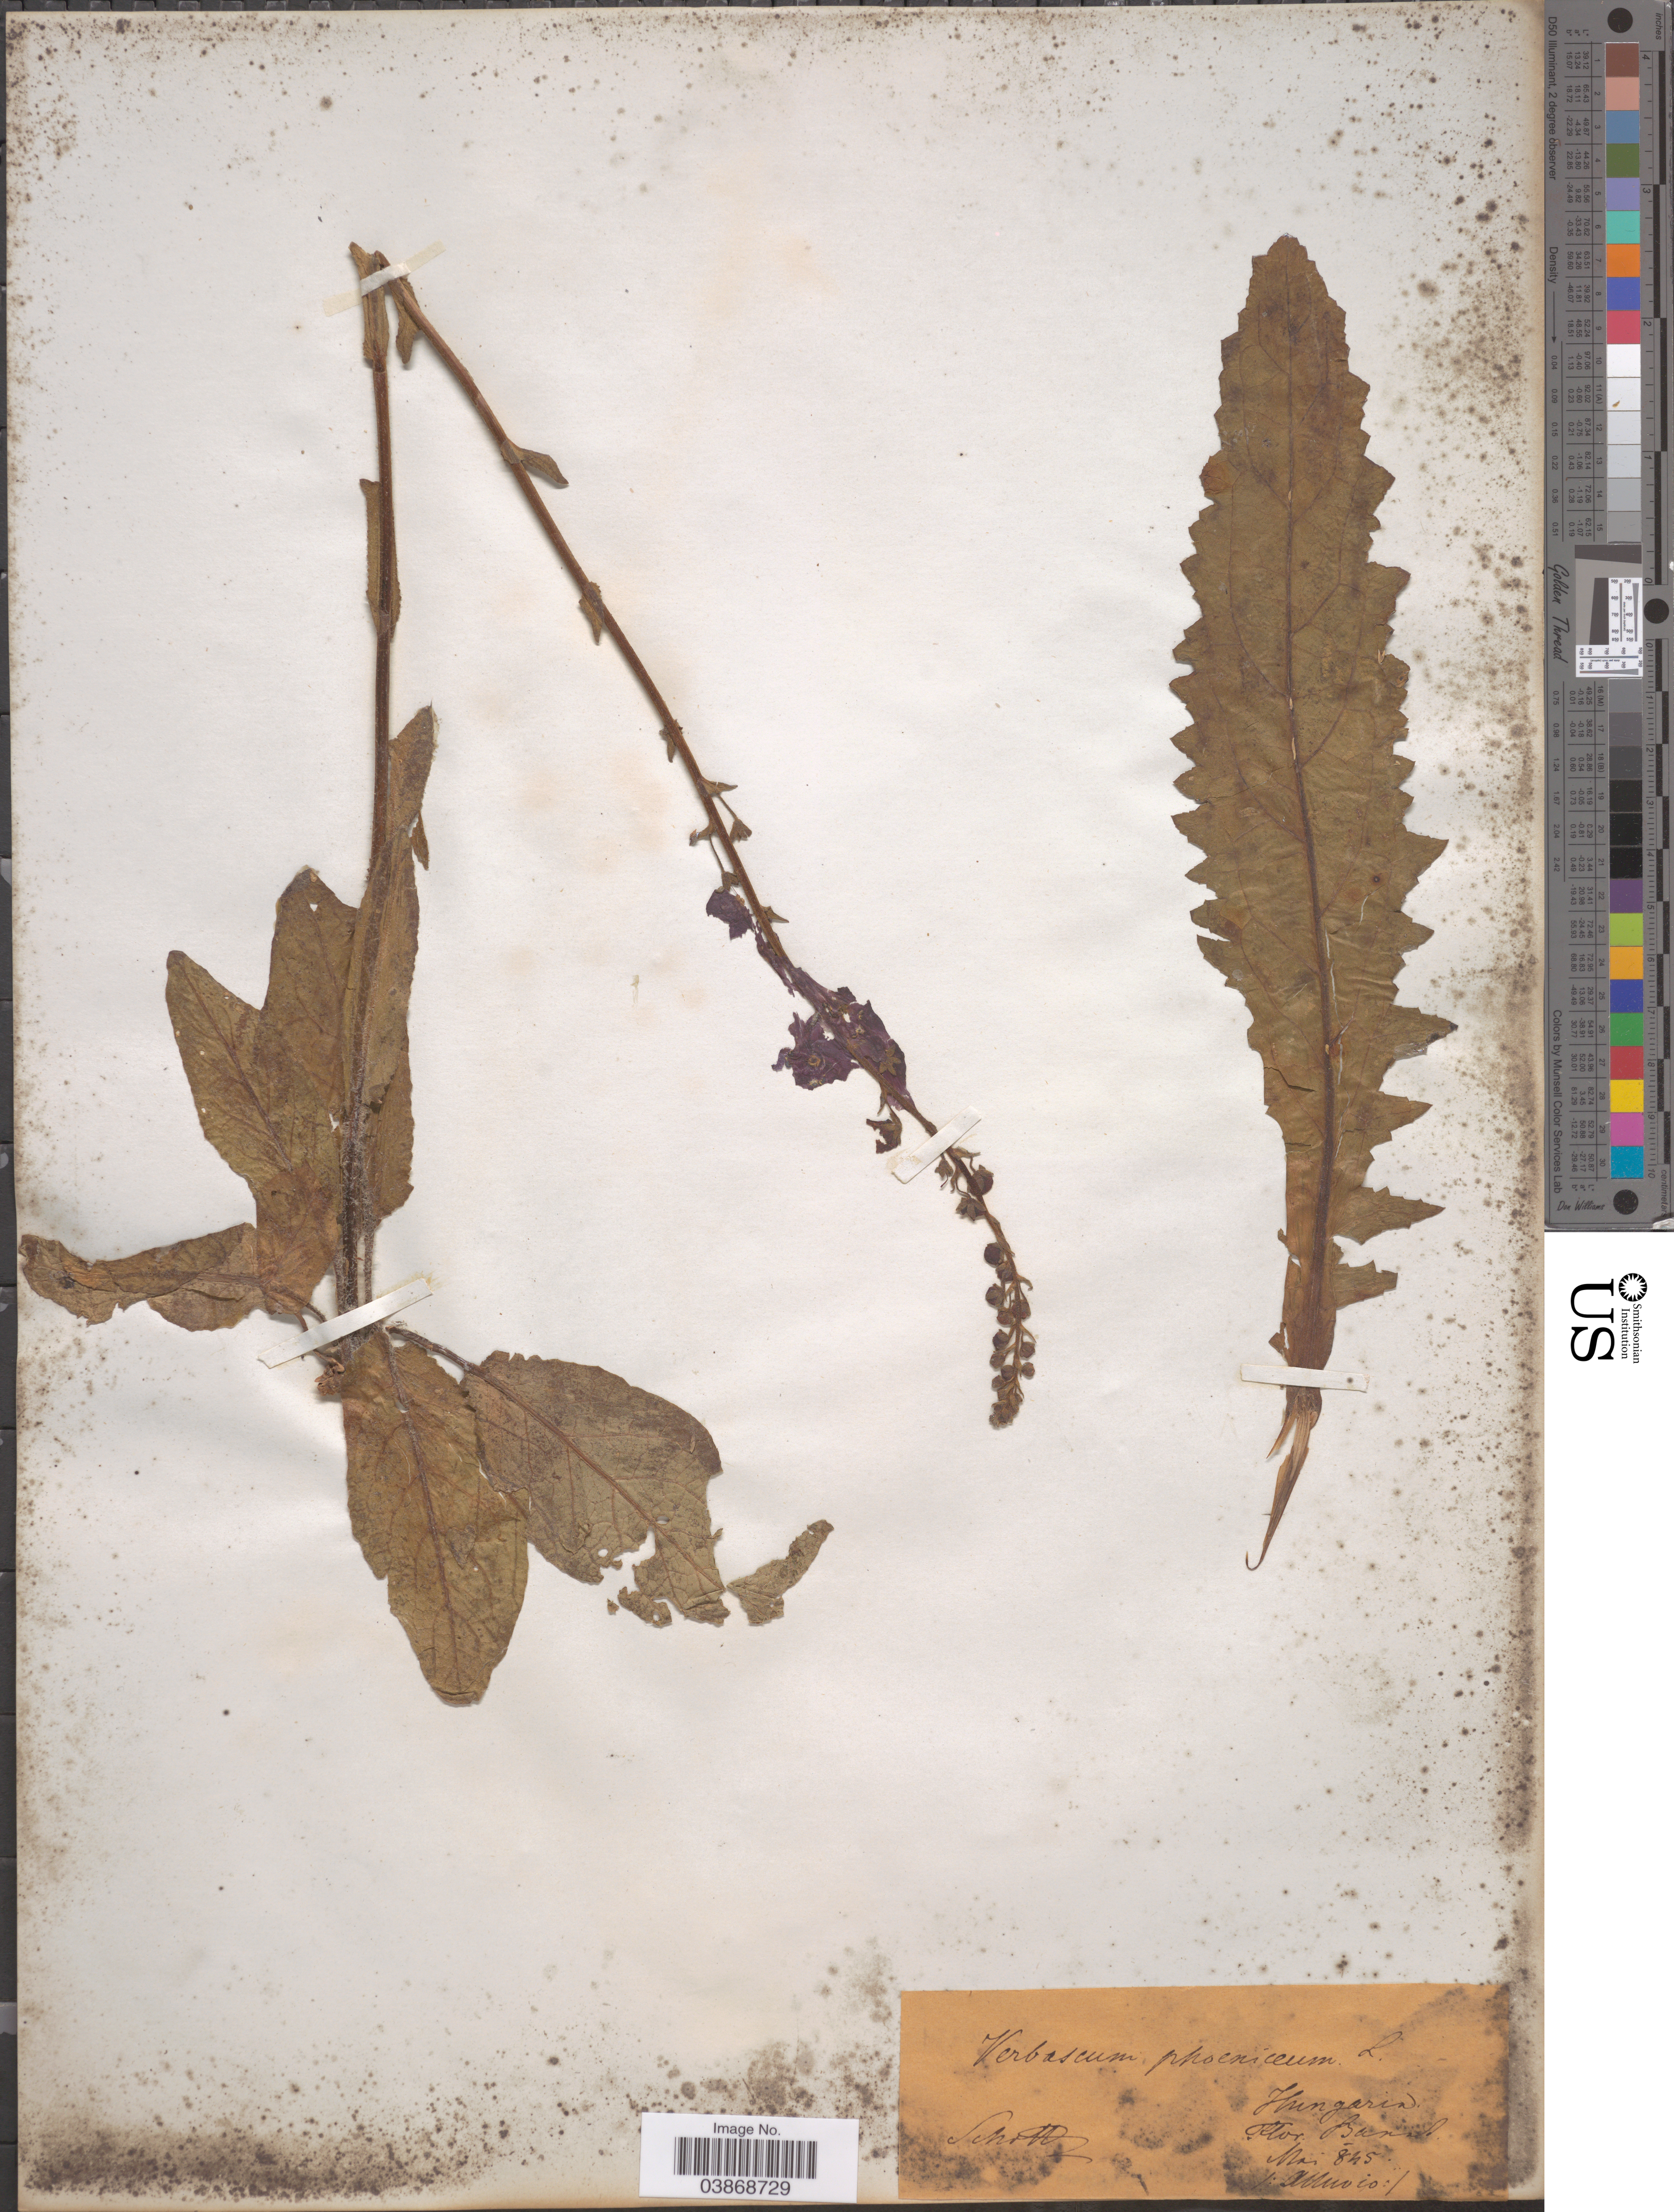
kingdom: Plantae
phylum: Tracheophyta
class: Magnoliopsida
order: Lamiales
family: Scrophulariaceae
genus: Verbascum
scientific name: Verbascum phoeniceum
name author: L.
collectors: -. Schottz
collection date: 1845-05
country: Hungary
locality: Banat.